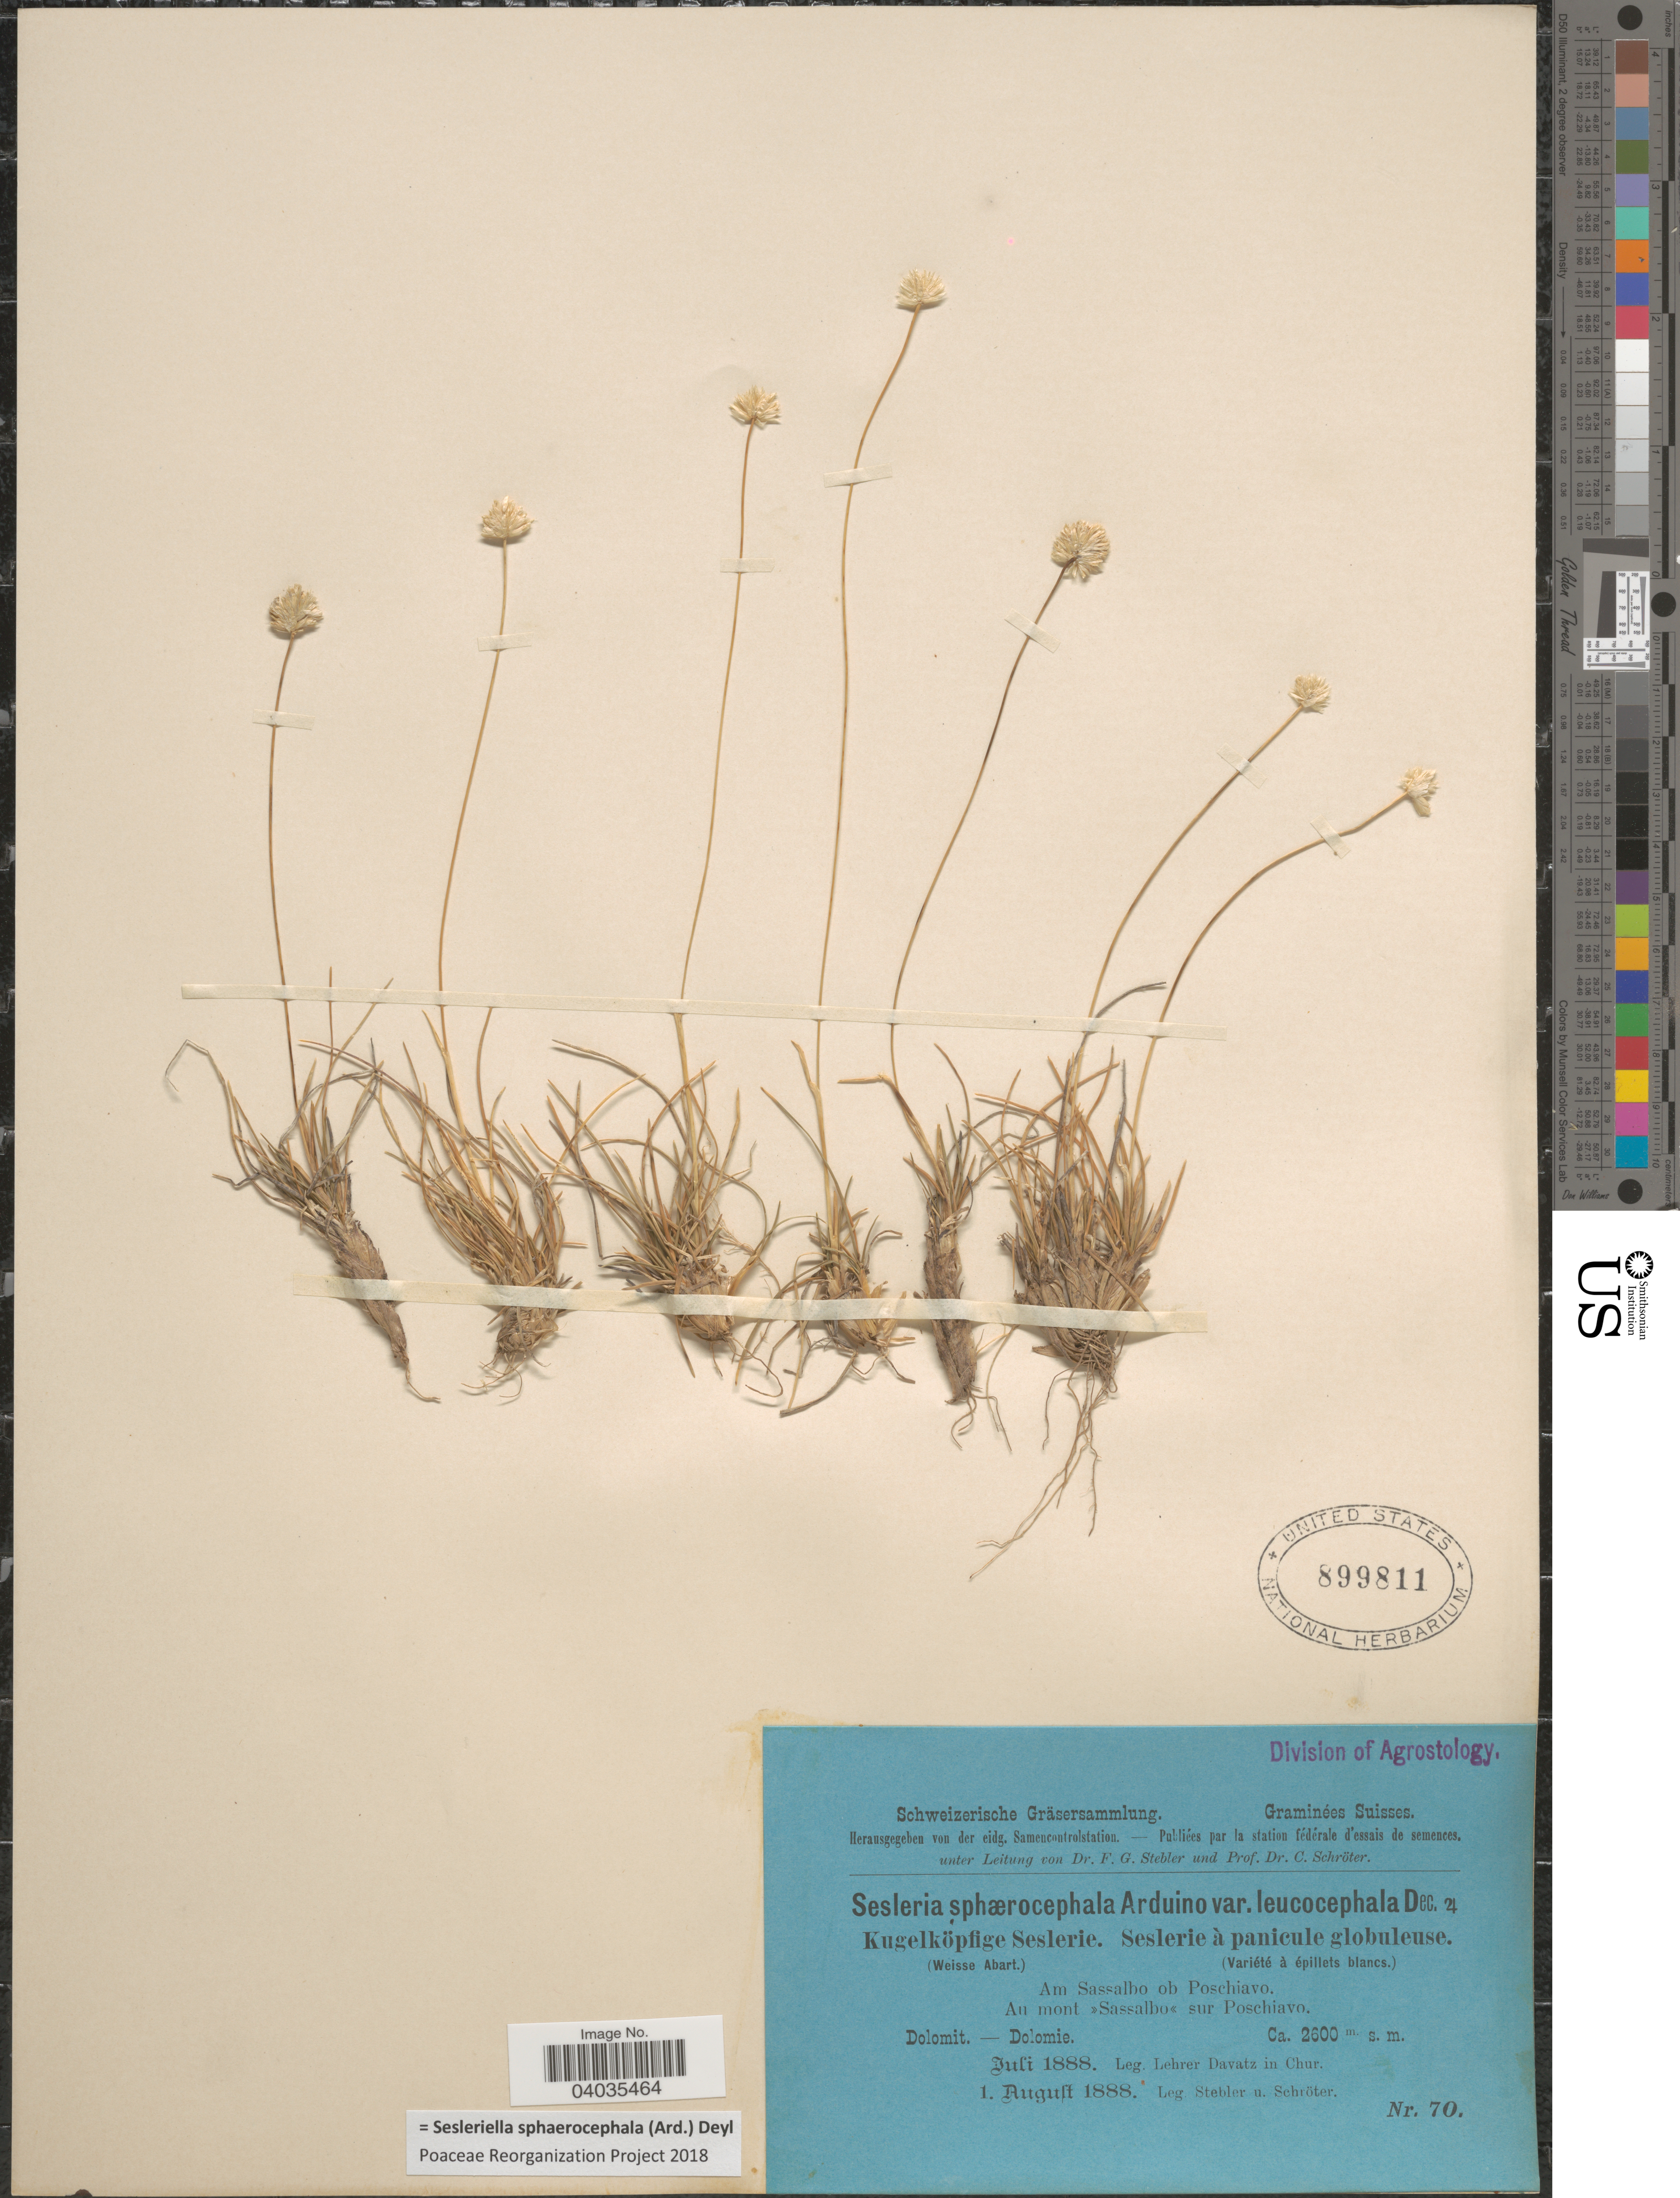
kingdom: Plantae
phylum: Tracheophyta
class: Liliopsida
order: Poales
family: Poaceae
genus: Sesleriella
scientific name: Sesleriella sphaerocephala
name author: (Ard.) Deyl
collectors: Stebler, F.G. & Schröter, C.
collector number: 70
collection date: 1888-07/1888-08-01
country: Sweden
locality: Suisses. Am Sassalbo ob Poschiavo. Au mont Sassalbo sur Poschiavo.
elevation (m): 2600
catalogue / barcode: US 899811